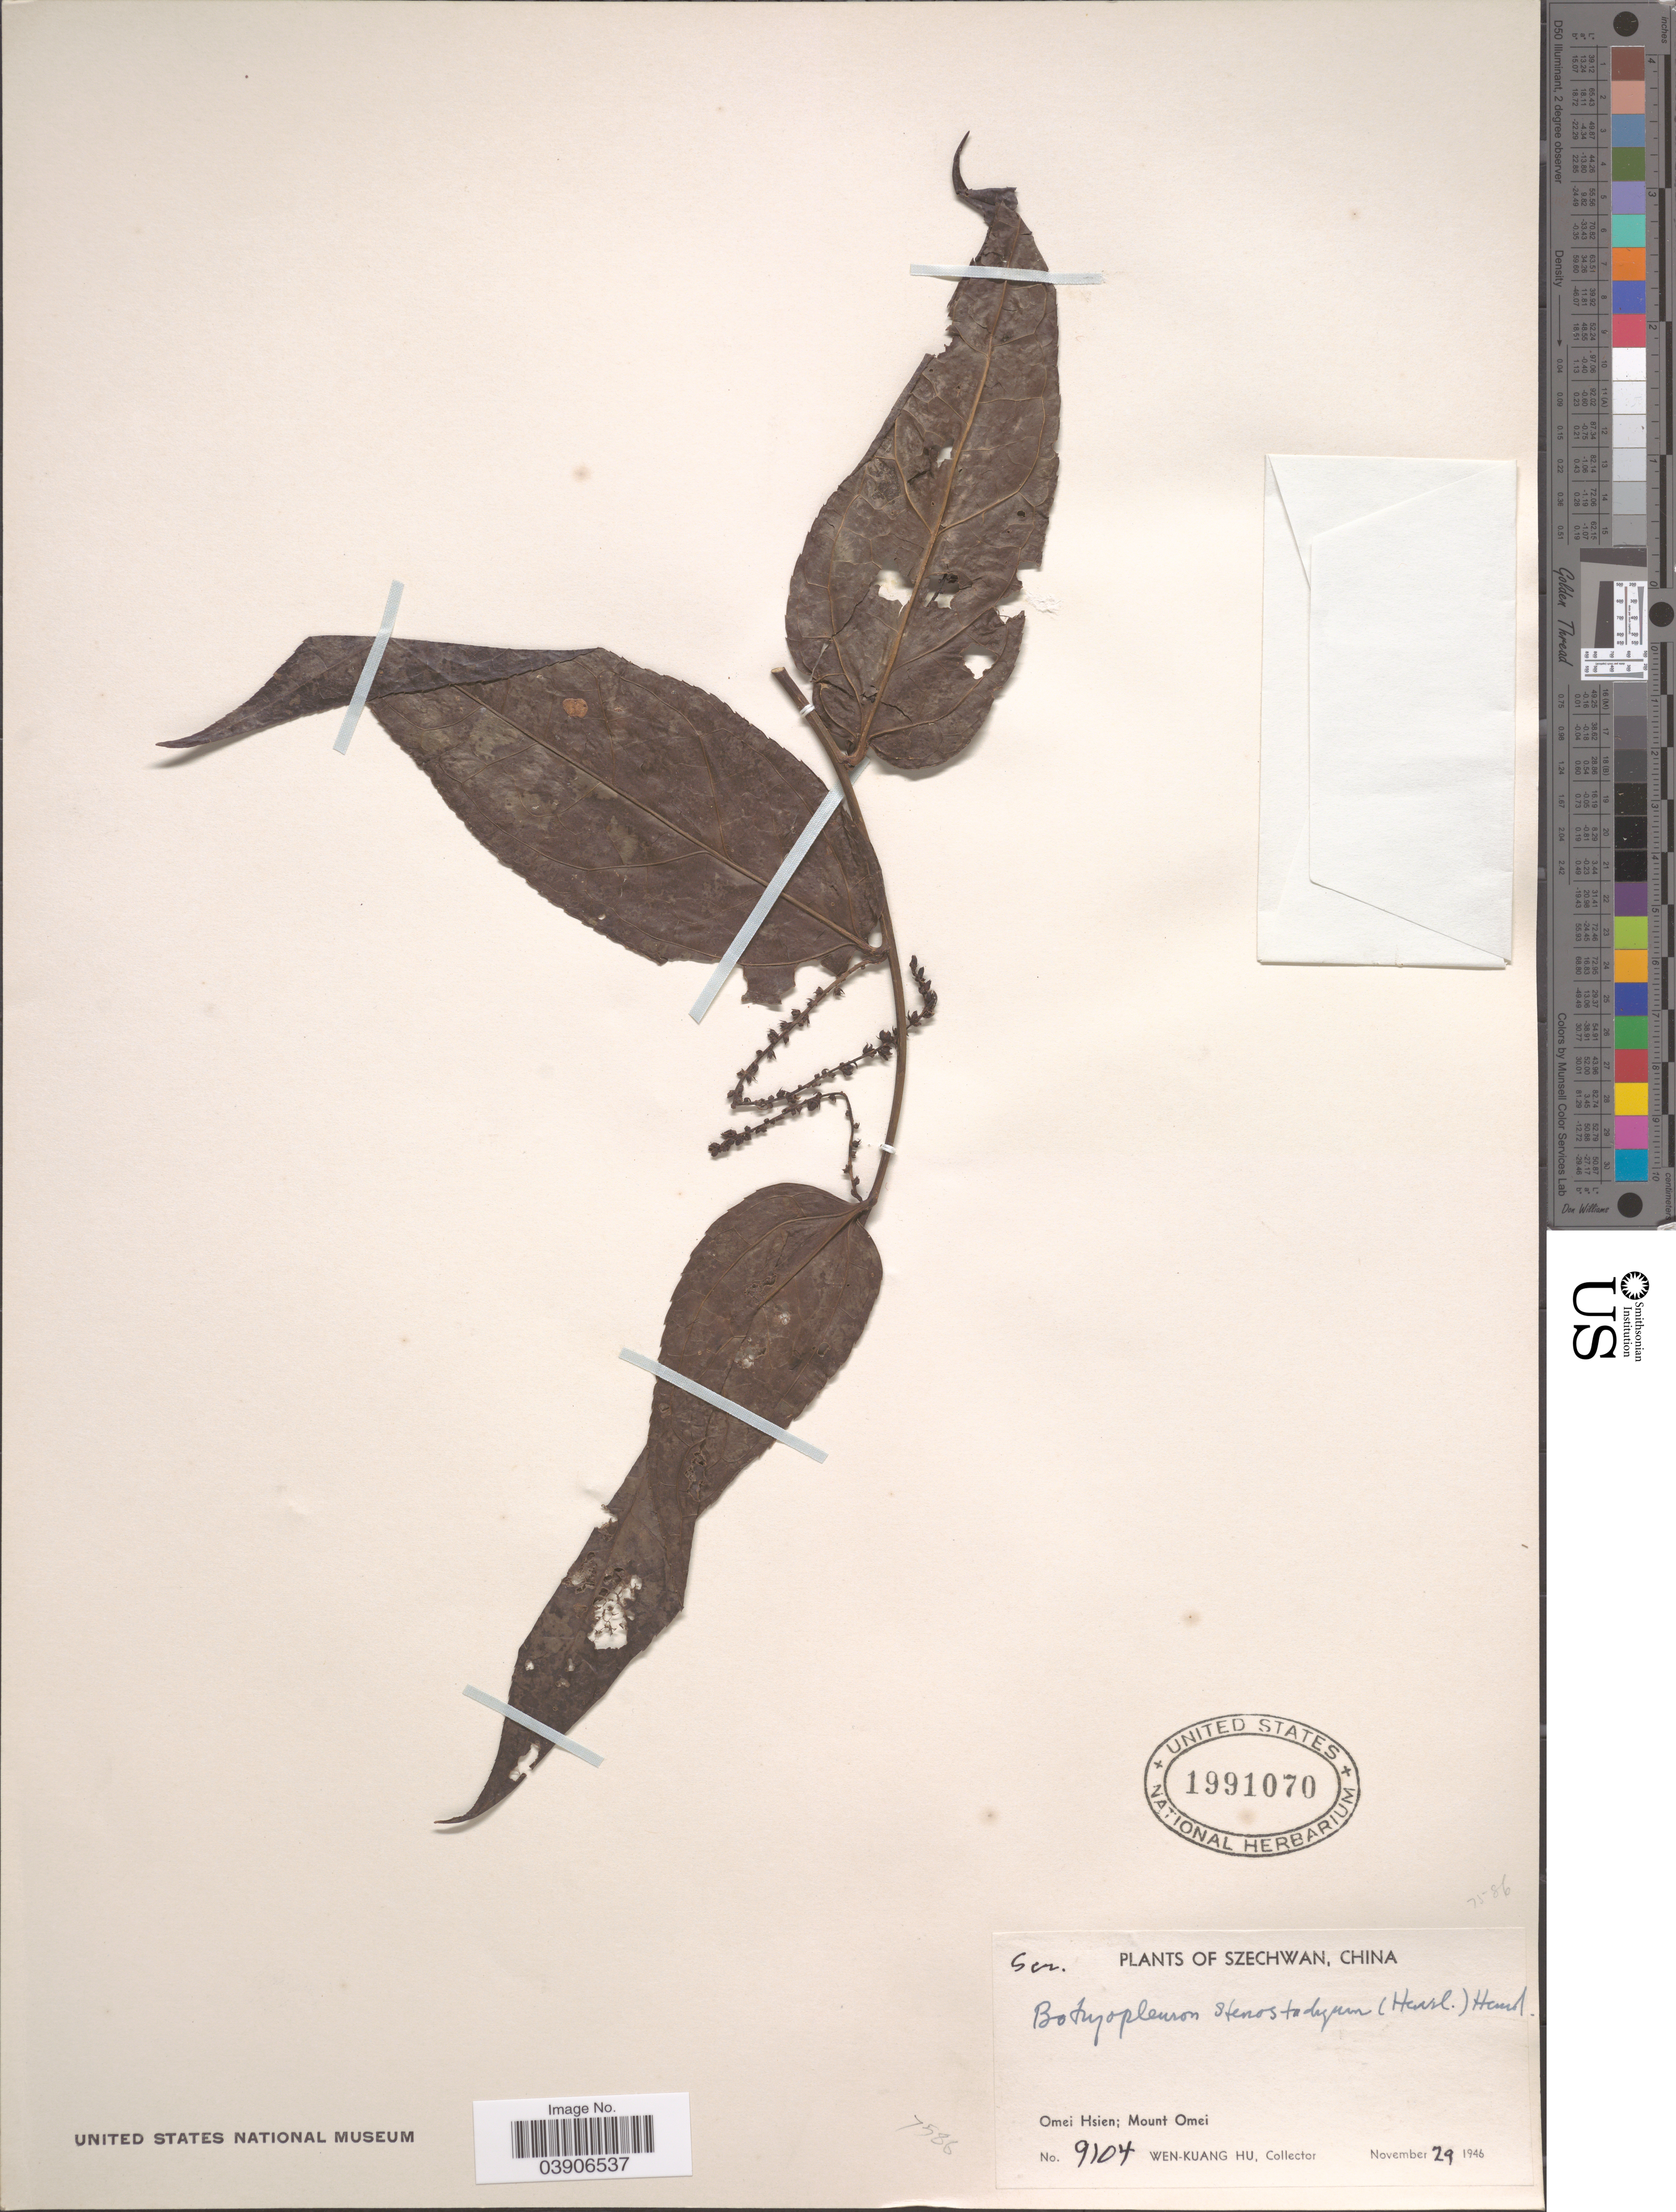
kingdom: Plantae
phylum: Tracheophyta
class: Magnoliopsida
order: Lamiales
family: Plantaginaceae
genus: Botryopleuron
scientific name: Botryopleuron stenostachyum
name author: (Hemsl.) Hemsl.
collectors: W. K. Hu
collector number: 9104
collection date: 1946-11-29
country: China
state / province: Sichuan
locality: Szechwan. Omei Hsien; Mount Omei.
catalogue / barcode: US 1991070